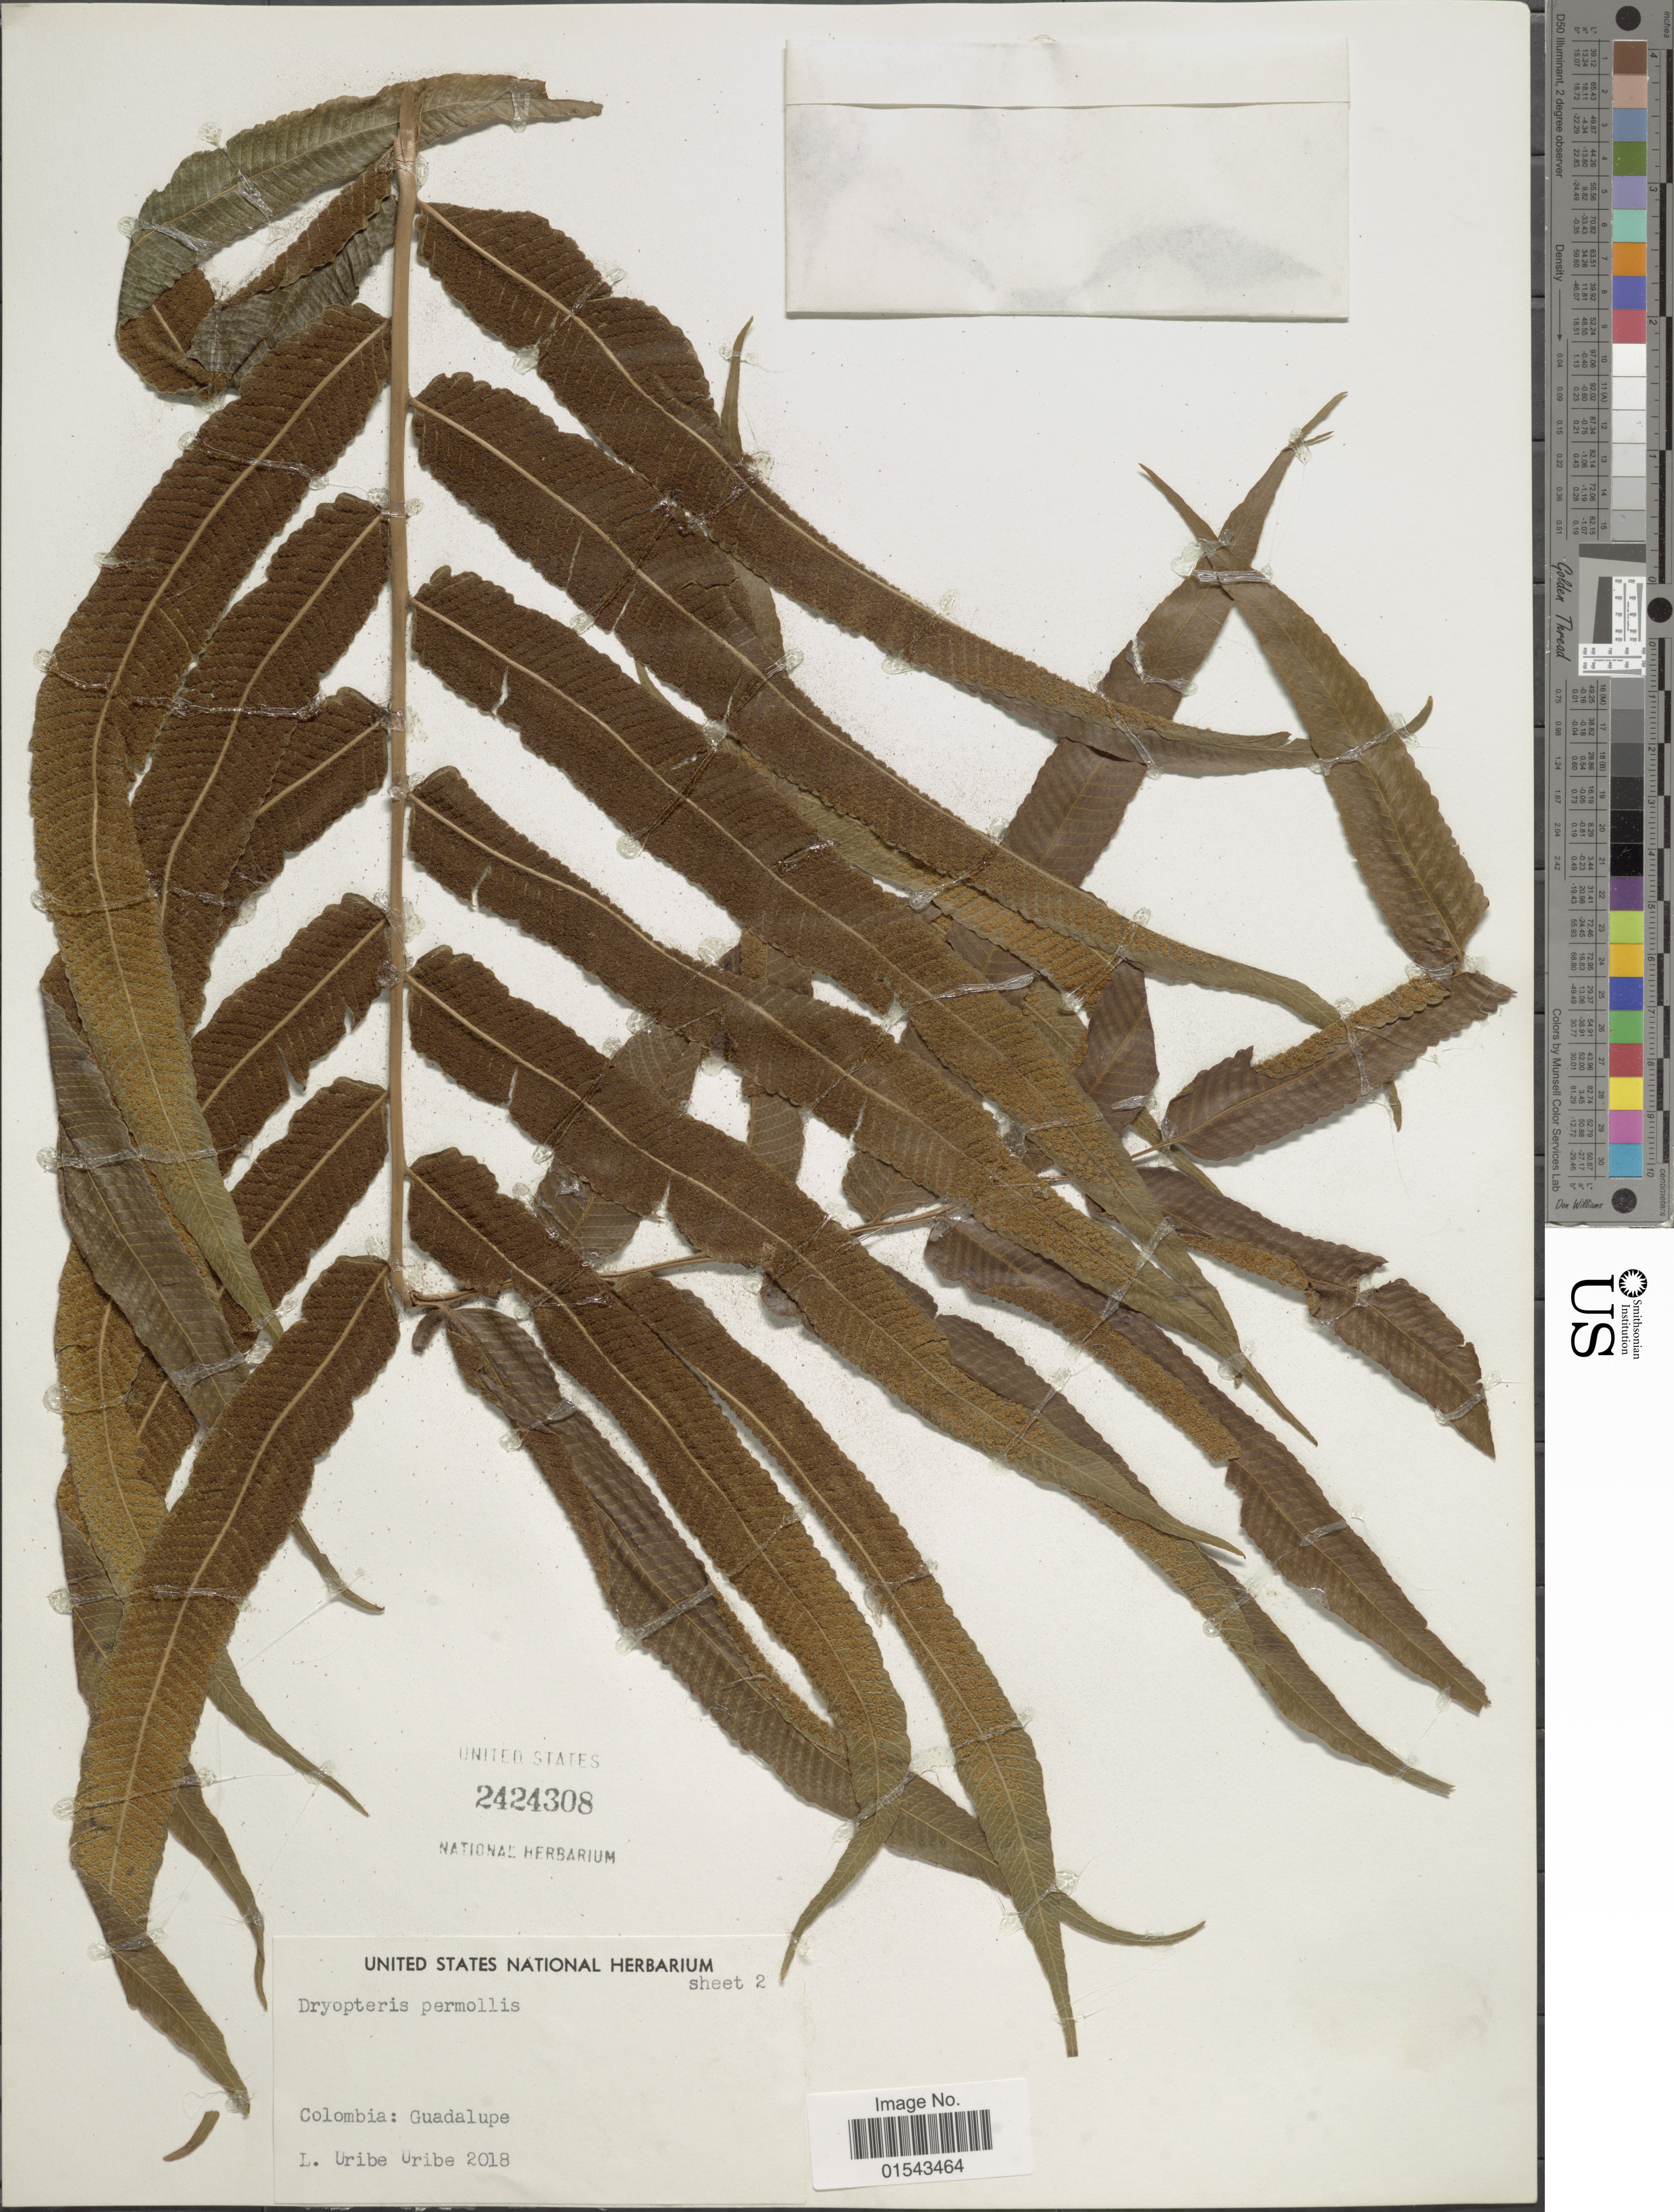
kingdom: Plantae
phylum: Tracheophyta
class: Polypodiopsida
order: Polypodiales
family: Thelypteridaceae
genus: Meniscium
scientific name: Meniscium arborescens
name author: Humb. & Bonpl. ex Willd.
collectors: L. Uribe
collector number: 2018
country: Colombia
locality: Guadalupe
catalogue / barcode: US 2424308